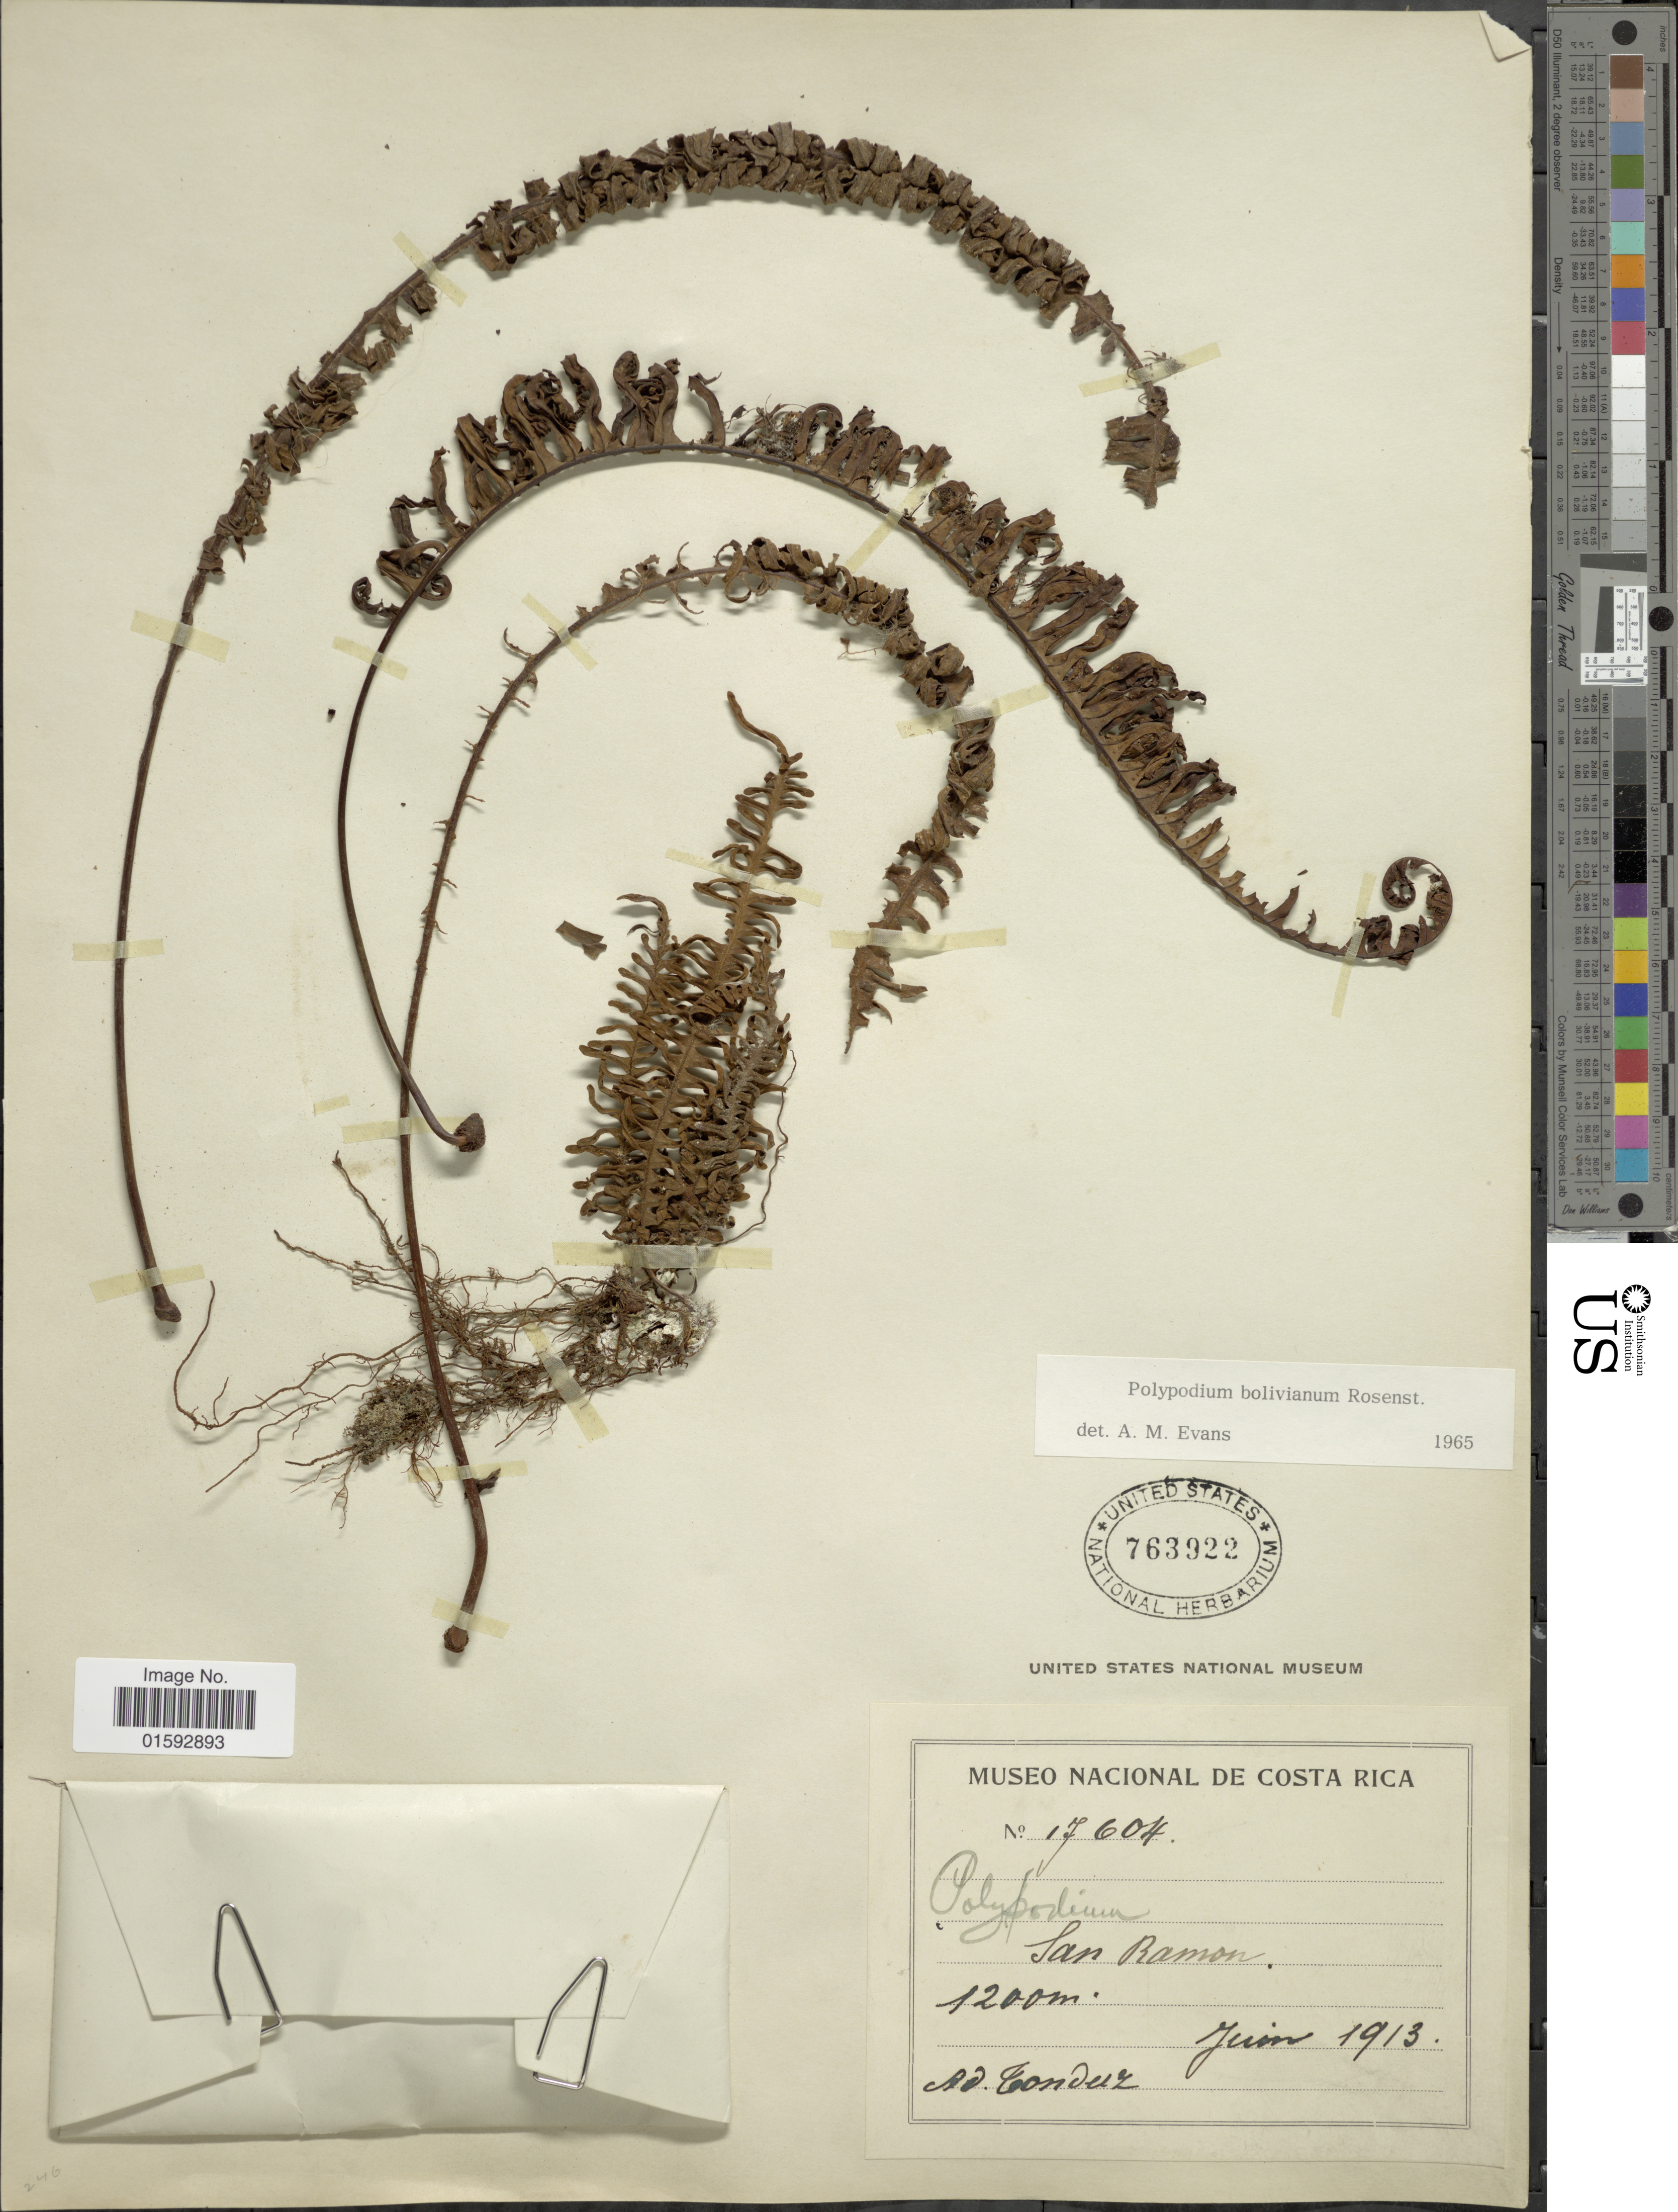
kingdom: Plantae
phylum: Tracheophyta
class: Polypodiopsida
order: Polypodiales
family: Polypodiaceae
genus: Pecluma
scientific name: Pecluma divaricata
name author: (E. Fourn.) Mickel & Beitel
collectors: A. Tonduz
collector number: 17604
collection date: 1913-06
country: Costa Rica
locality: San Ramon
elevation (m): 1200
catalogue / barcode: US 763922